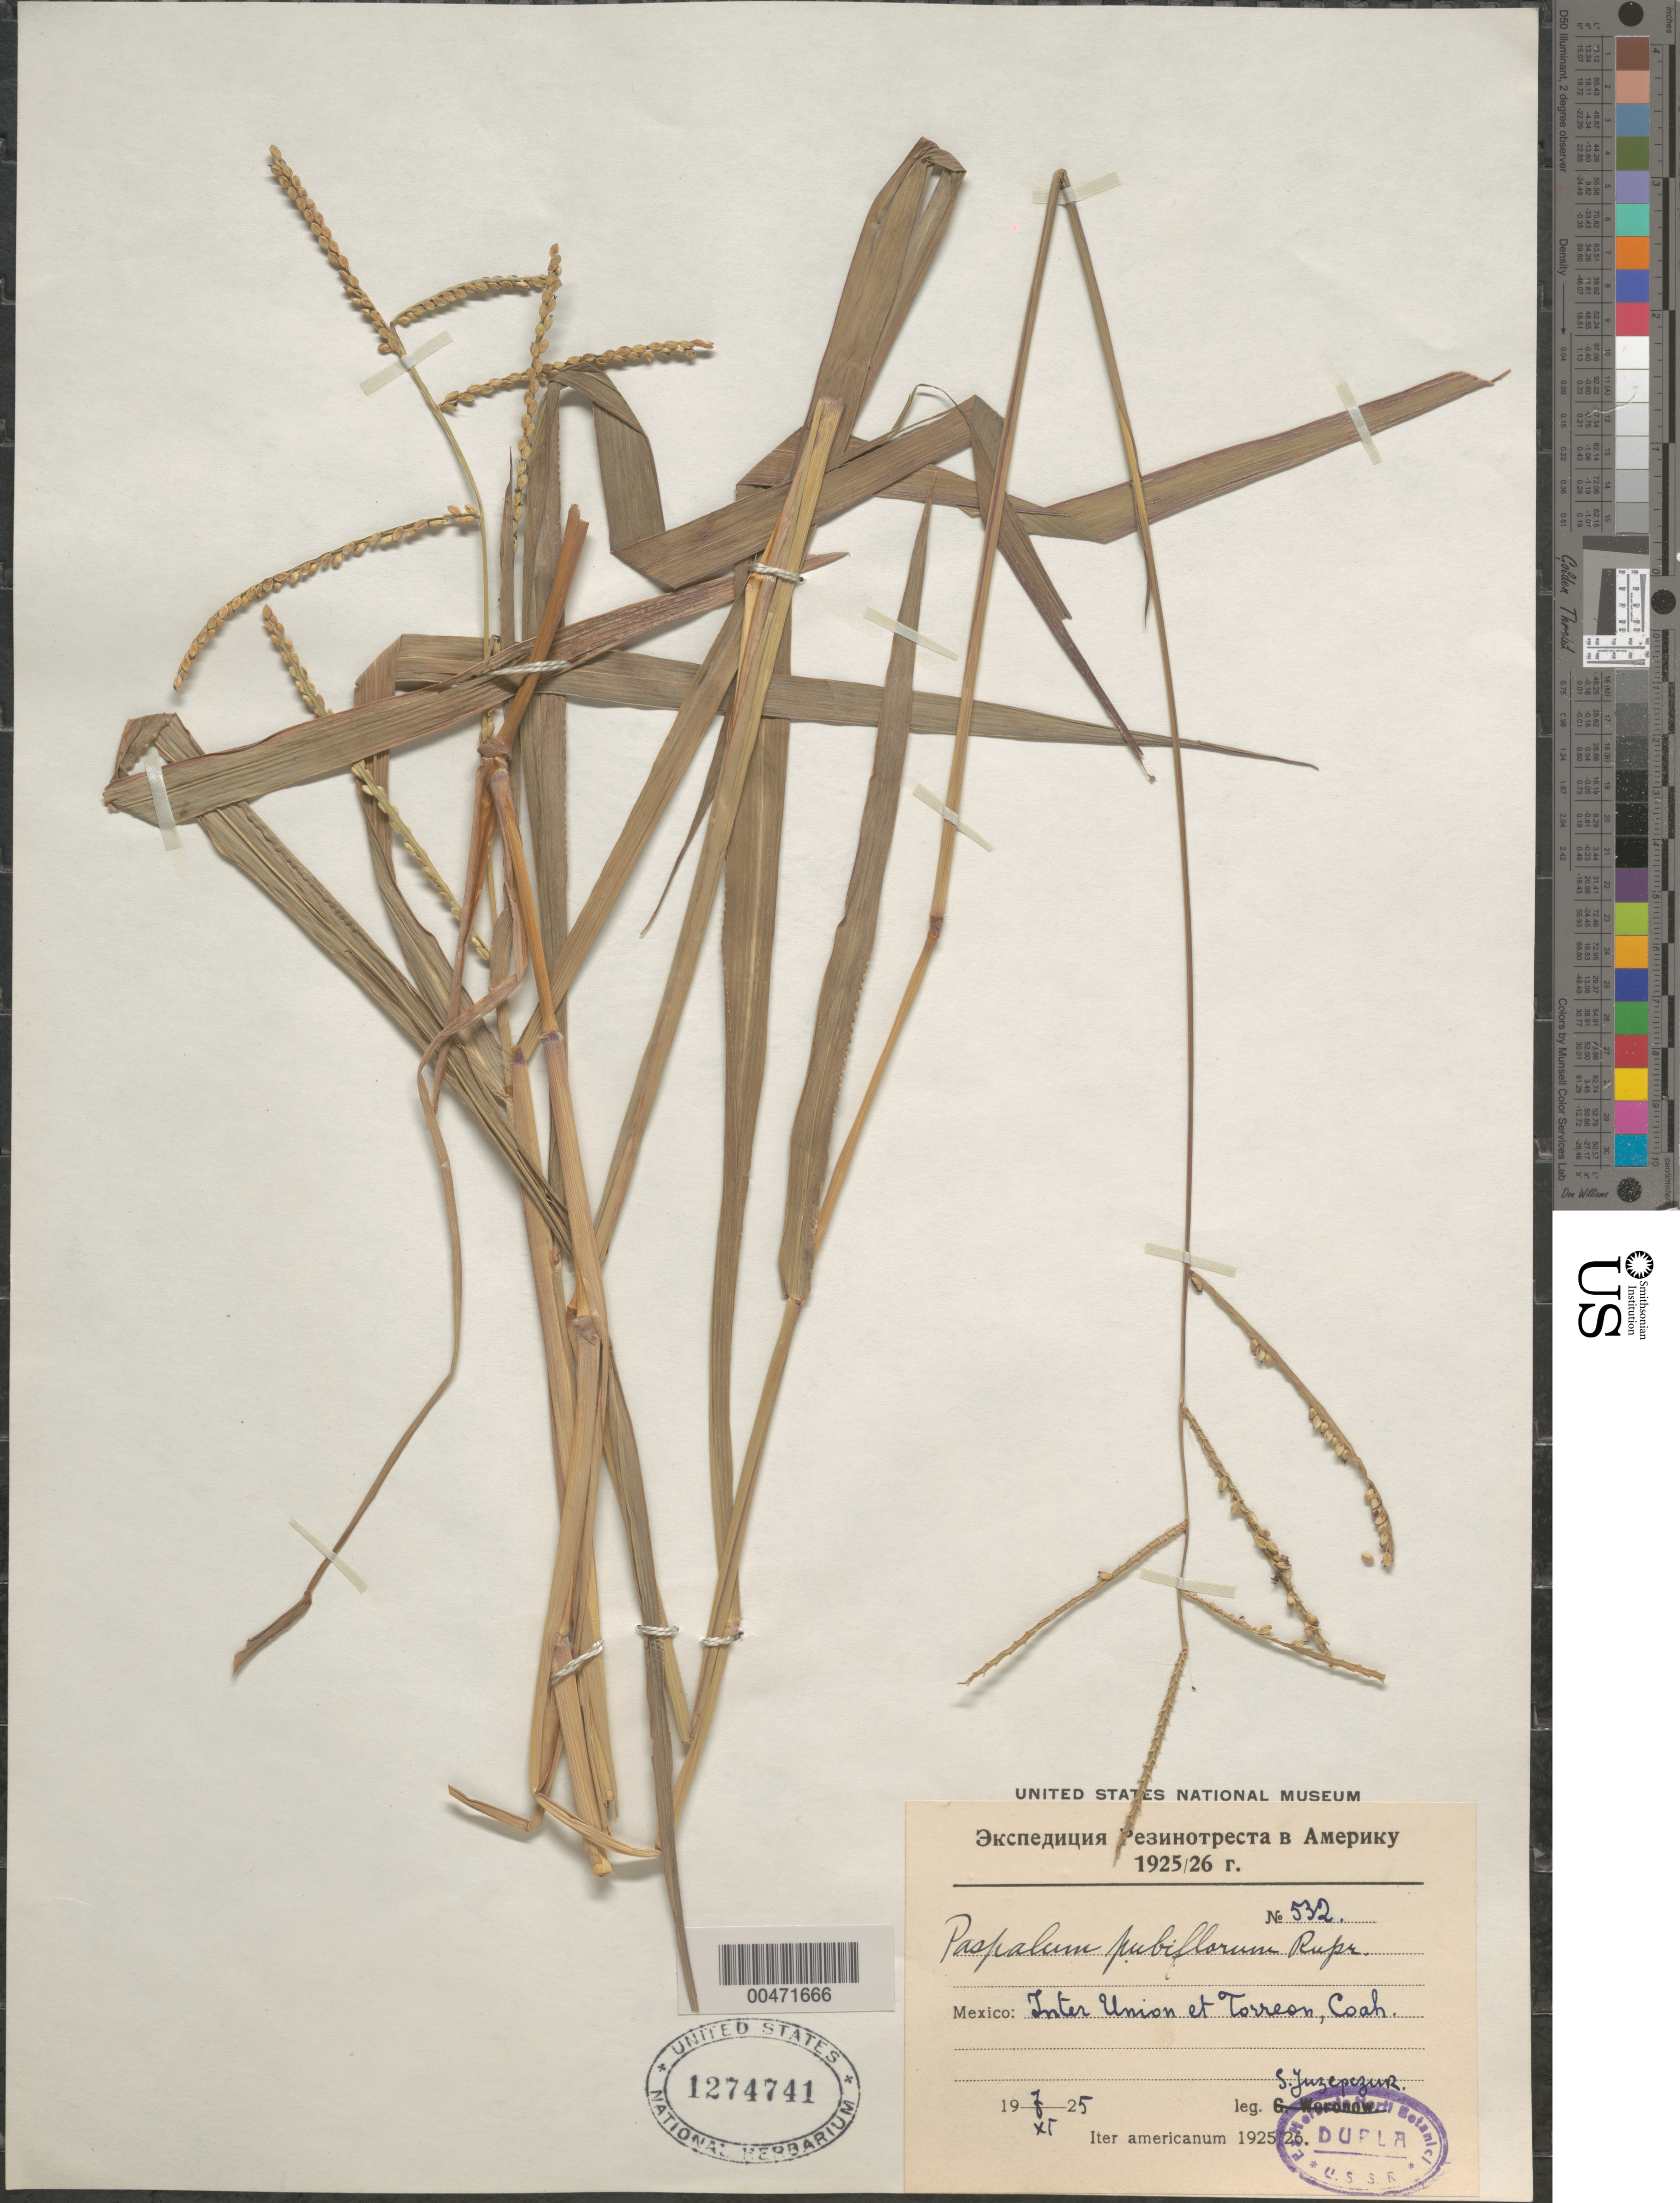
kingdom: Plantae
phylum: Tracheophyta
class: Liliopsida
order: Poales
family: Poaceae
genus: Paspalum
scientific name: Paspalum pubiflorum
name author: Rupr. ex E. Fourn.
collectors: S. V. Juzepczuk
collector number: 532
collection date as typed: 7 Nov 1925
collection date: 1925-11-07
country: Mexico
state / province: Coahuila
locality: Inter Union et Torreon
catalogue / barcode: US 1274741